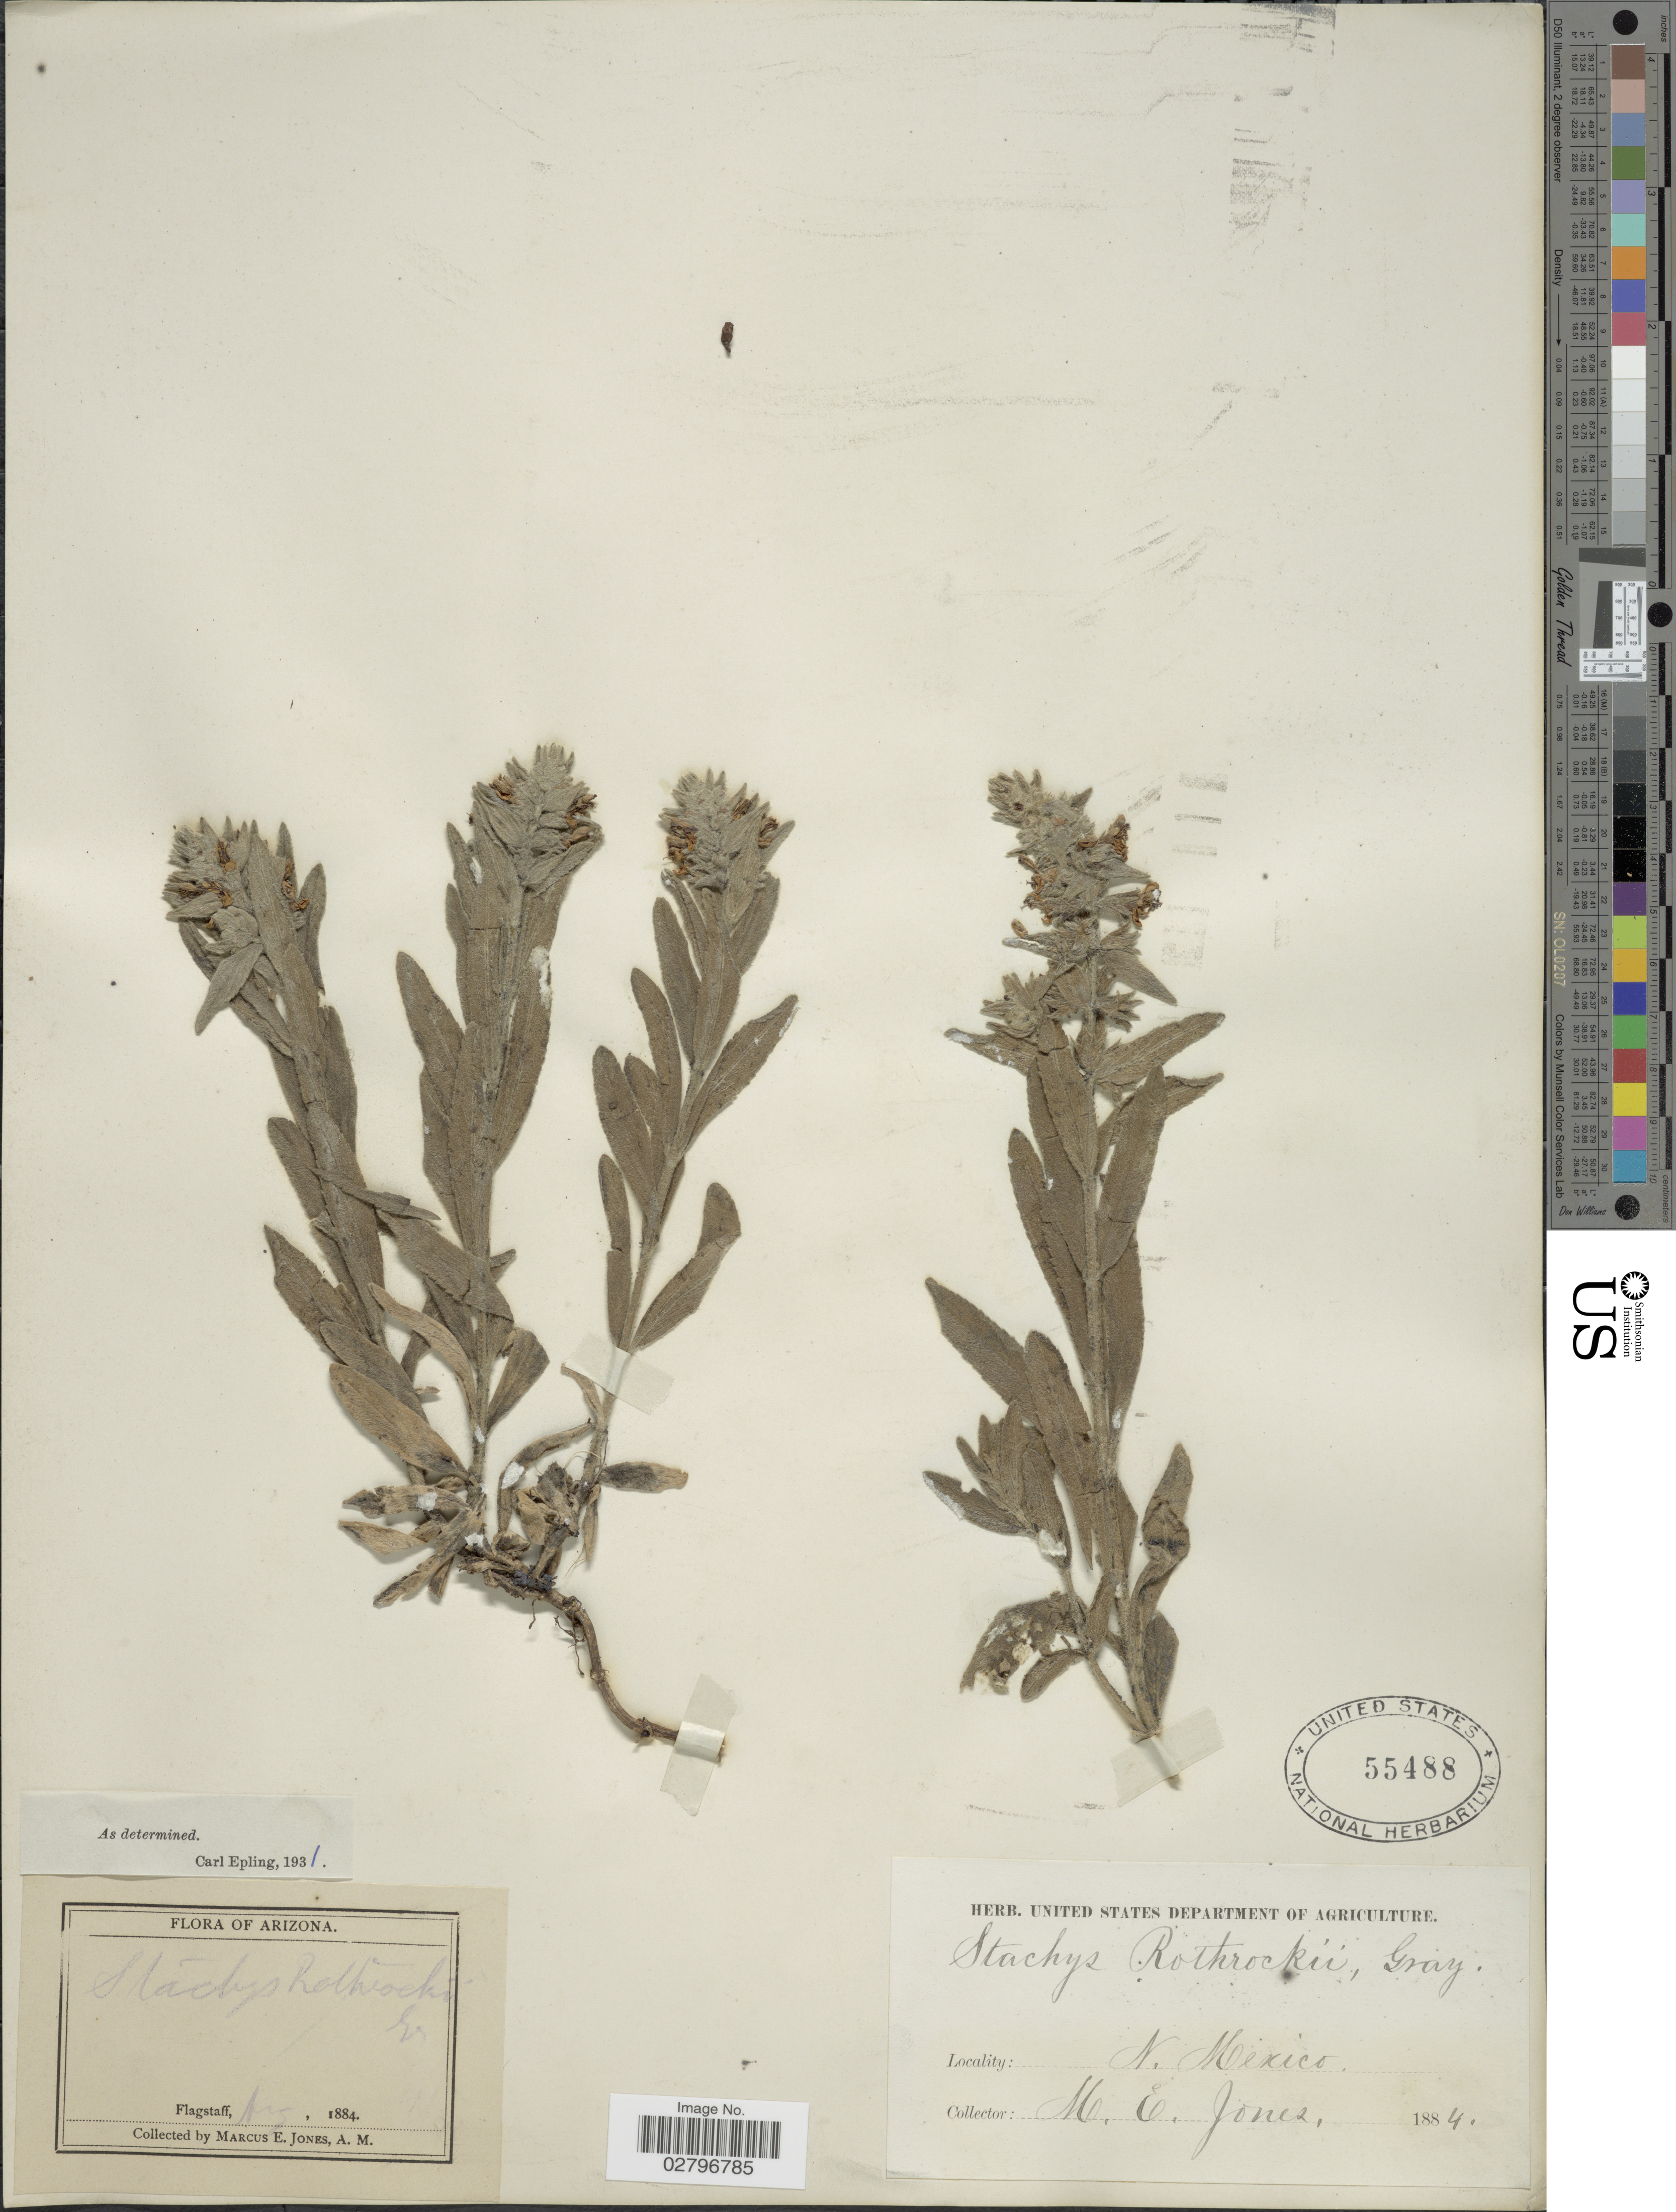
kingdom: Plantae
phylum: Tracheophyta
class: Magnoliopsida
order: Lamiales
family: Lamiaceae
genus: Stachys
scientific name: Stachys rothrockii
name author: A. Gray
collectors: M. E. Jones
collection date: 1884-08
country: United States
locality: Flagstaff. Arizona, N. Mex.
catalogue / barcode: US 55488